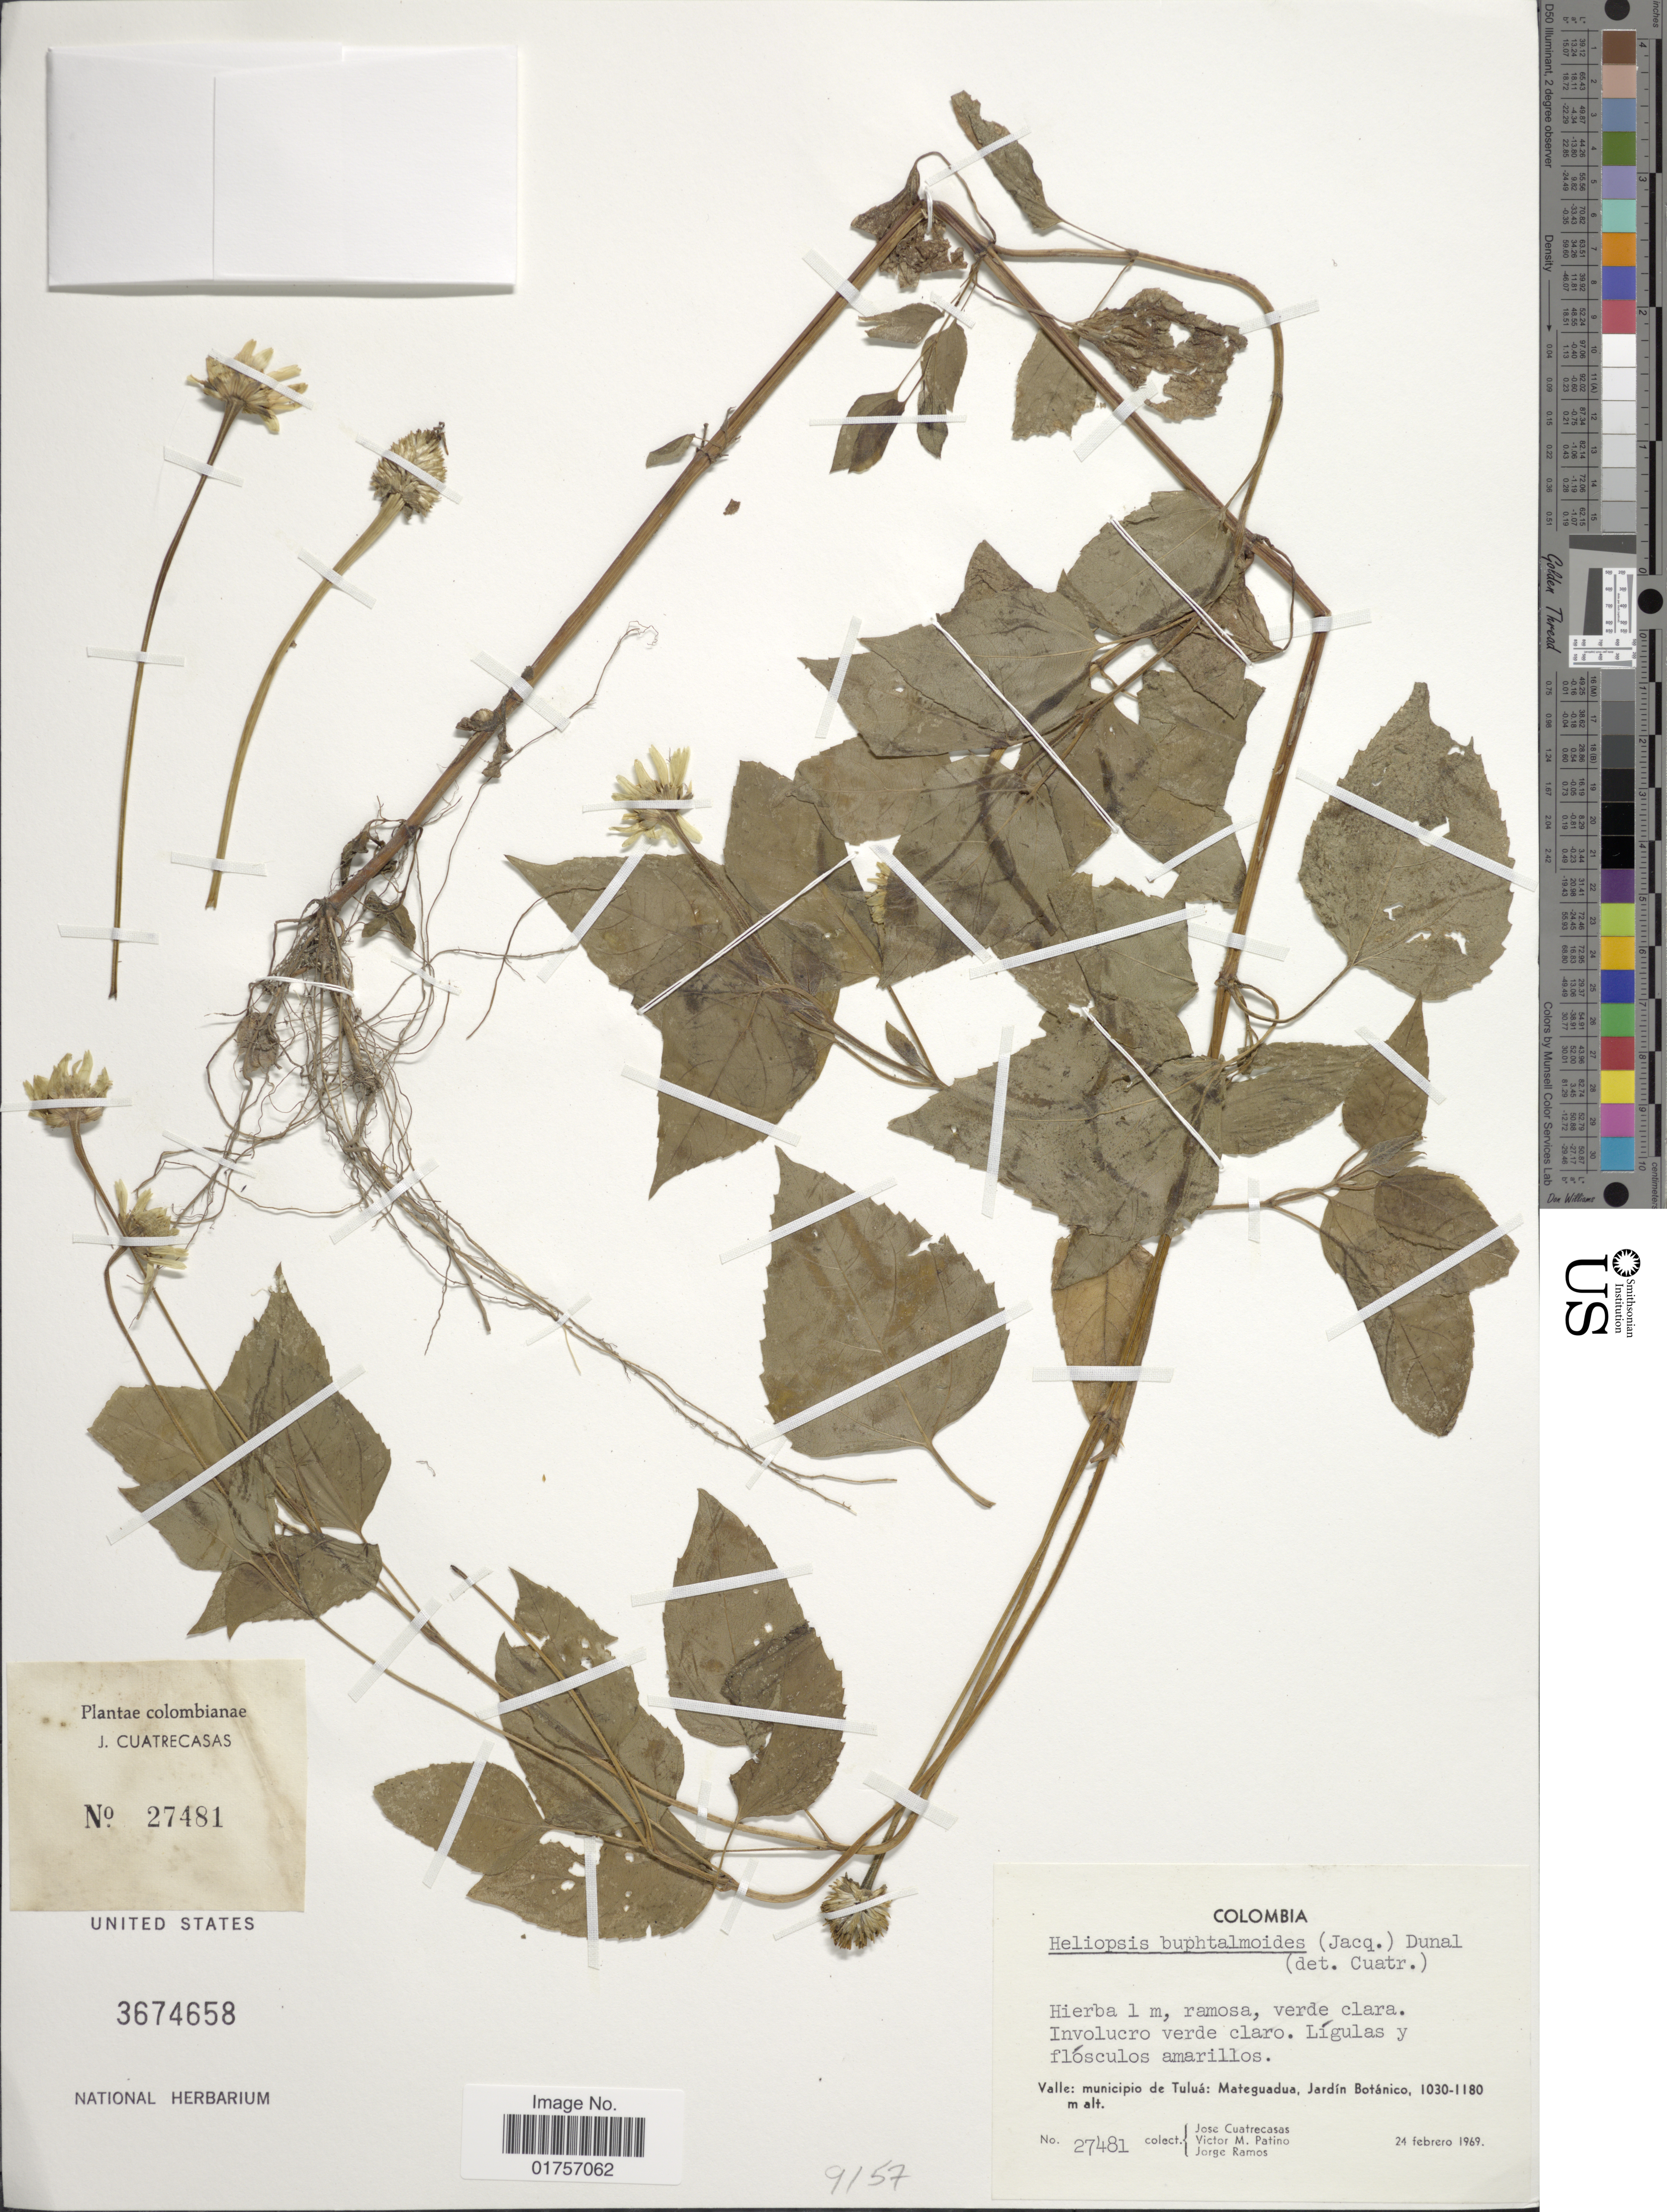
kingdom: Plantae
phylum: Tracheophyta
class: Magnoliopsida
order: Asterales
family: Asteraceae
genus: Heliopsis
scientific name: Heliopsis buphthalmoides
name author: (Jacq.) Dunal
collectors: J. Cuatrecasas, V. M. Patiño & J. Ramos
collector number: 27481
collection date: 1969-02-24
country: Colombia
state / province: Valle del Cauca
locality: Valle: municipio de Tuluá: Mateguadua, Jardín Botánico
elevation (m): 1030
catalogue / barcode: US 3674658